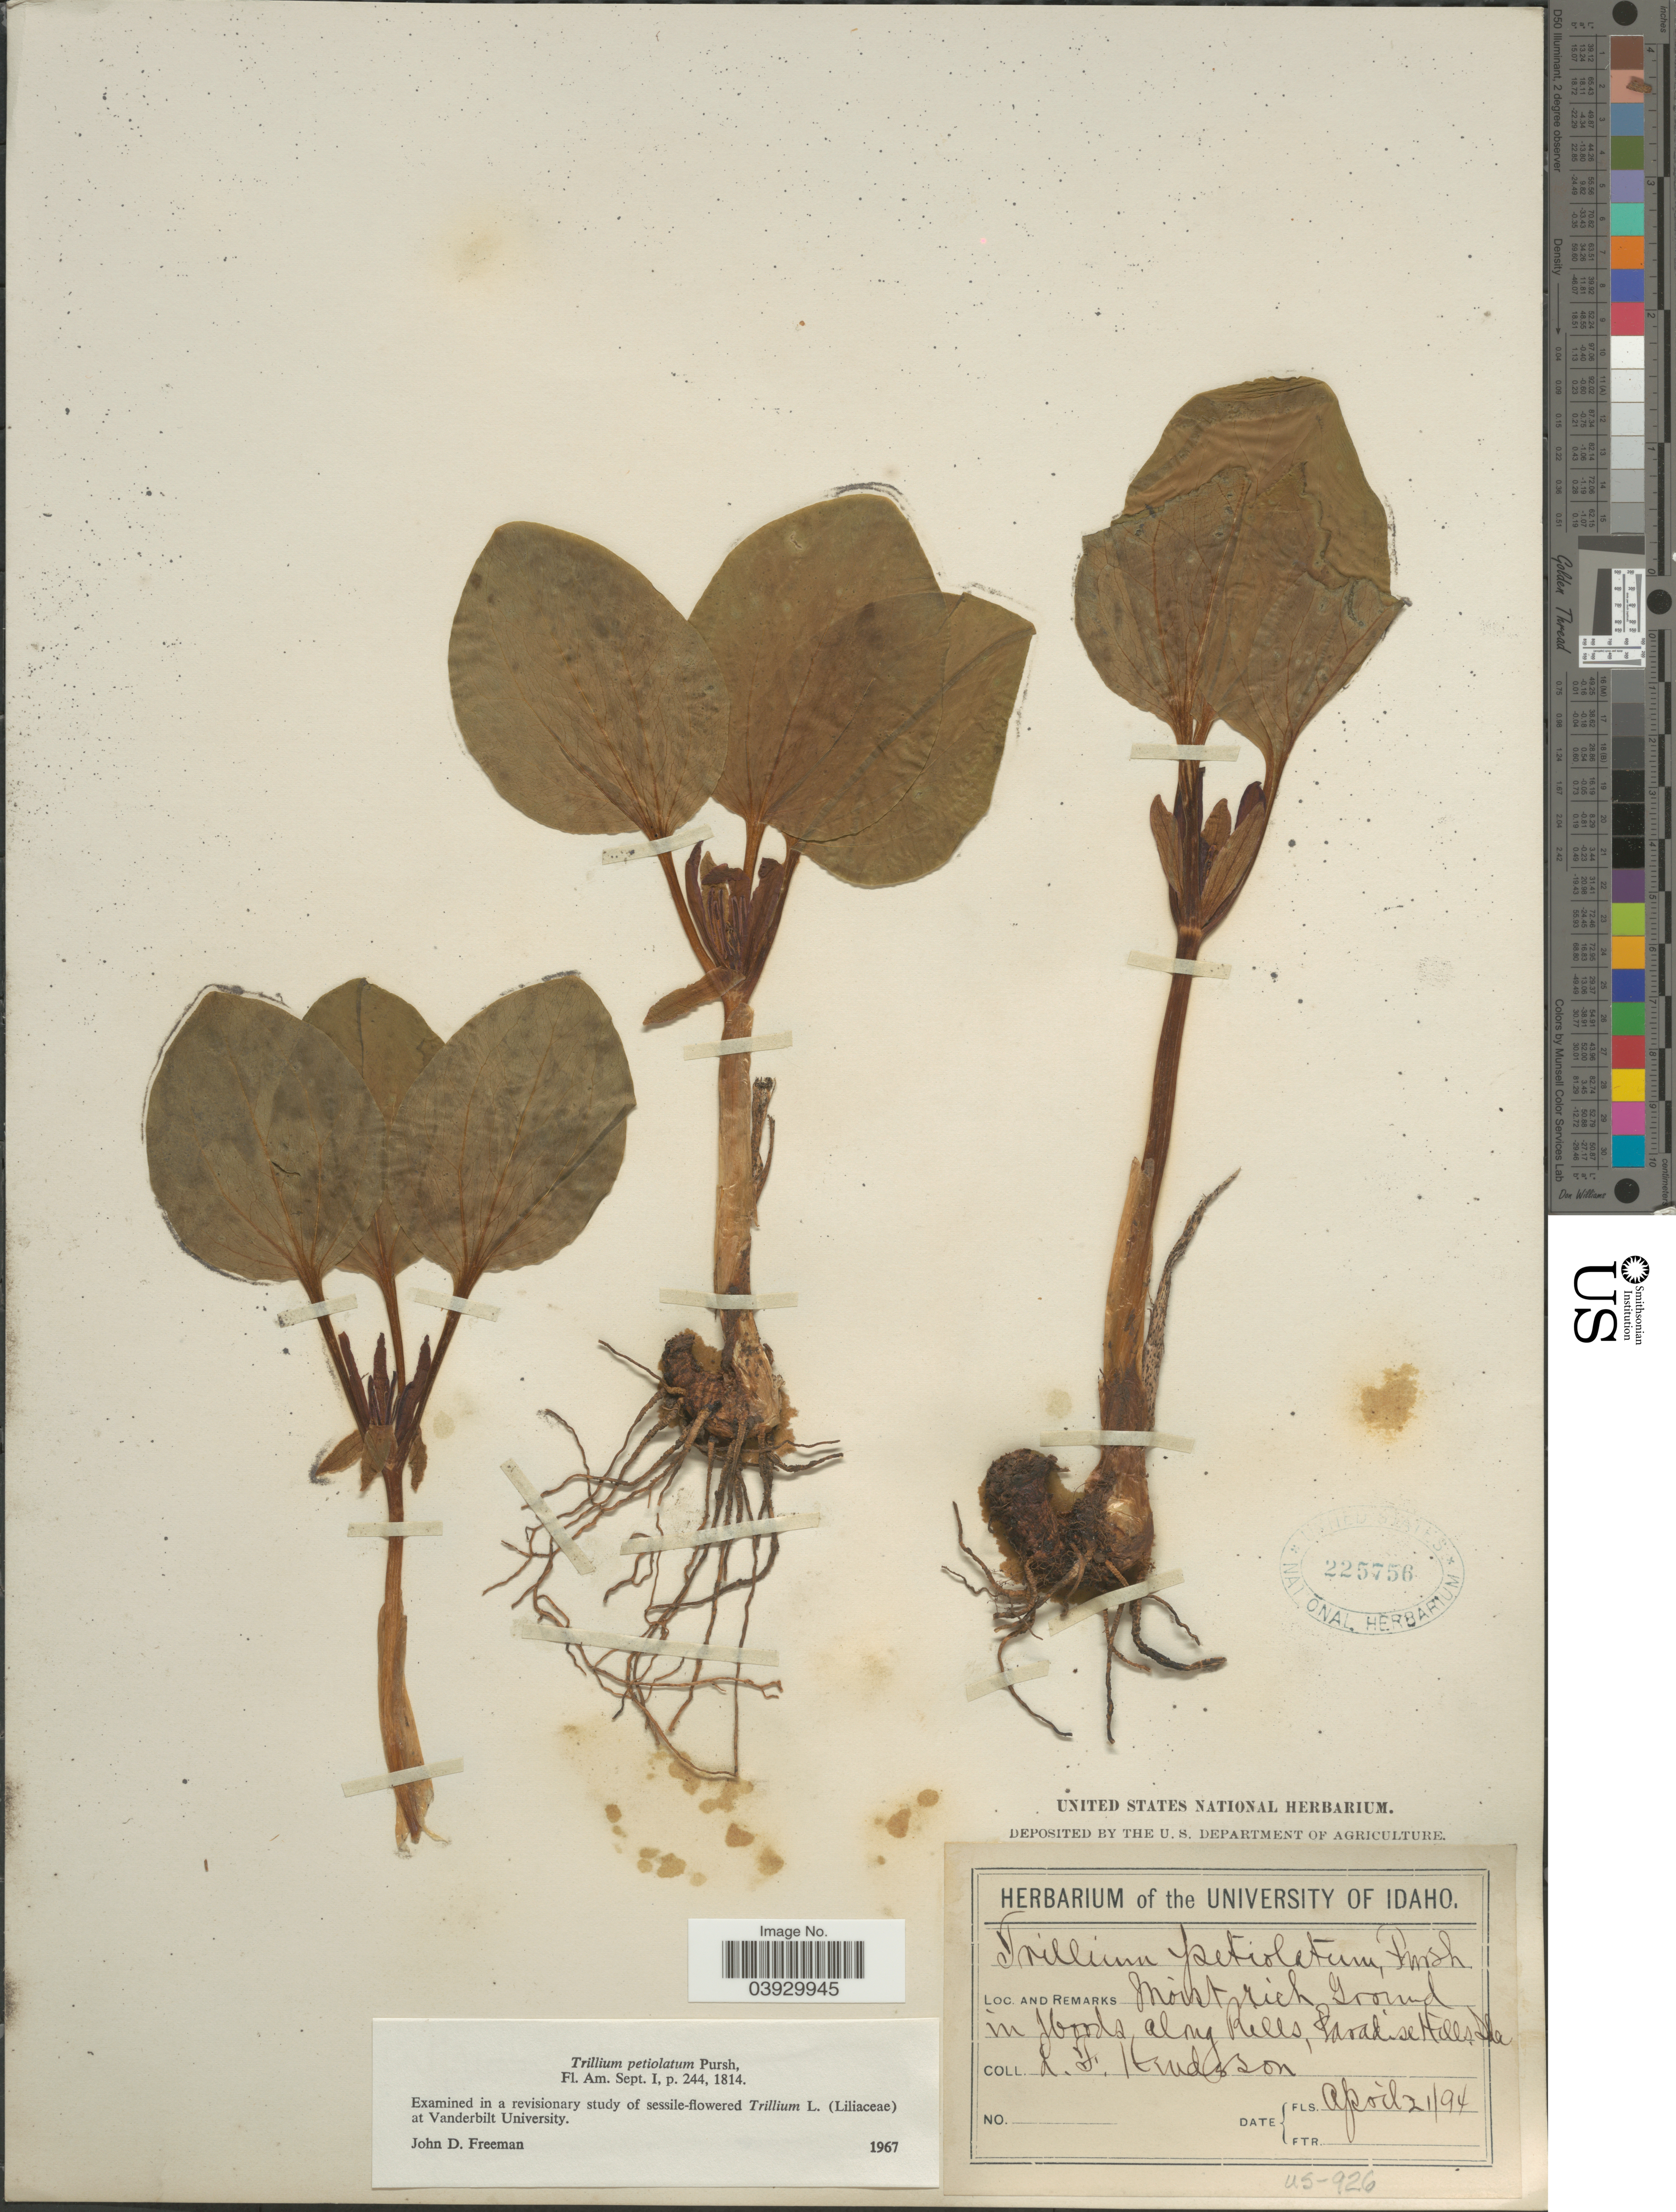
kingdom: Plantae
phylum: Tracheophyta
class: Liliopsida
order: Liliales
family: Melanthiaceae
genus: Trillium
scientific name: Trillium petiolatum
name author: Pursh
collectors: L. Henderson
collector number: US-926?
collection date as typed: Transcribed d/m/y: 21/4/94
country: United States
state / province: Idaho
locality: In Woods along Rills, Paradise Hills.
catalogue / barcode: US 225756